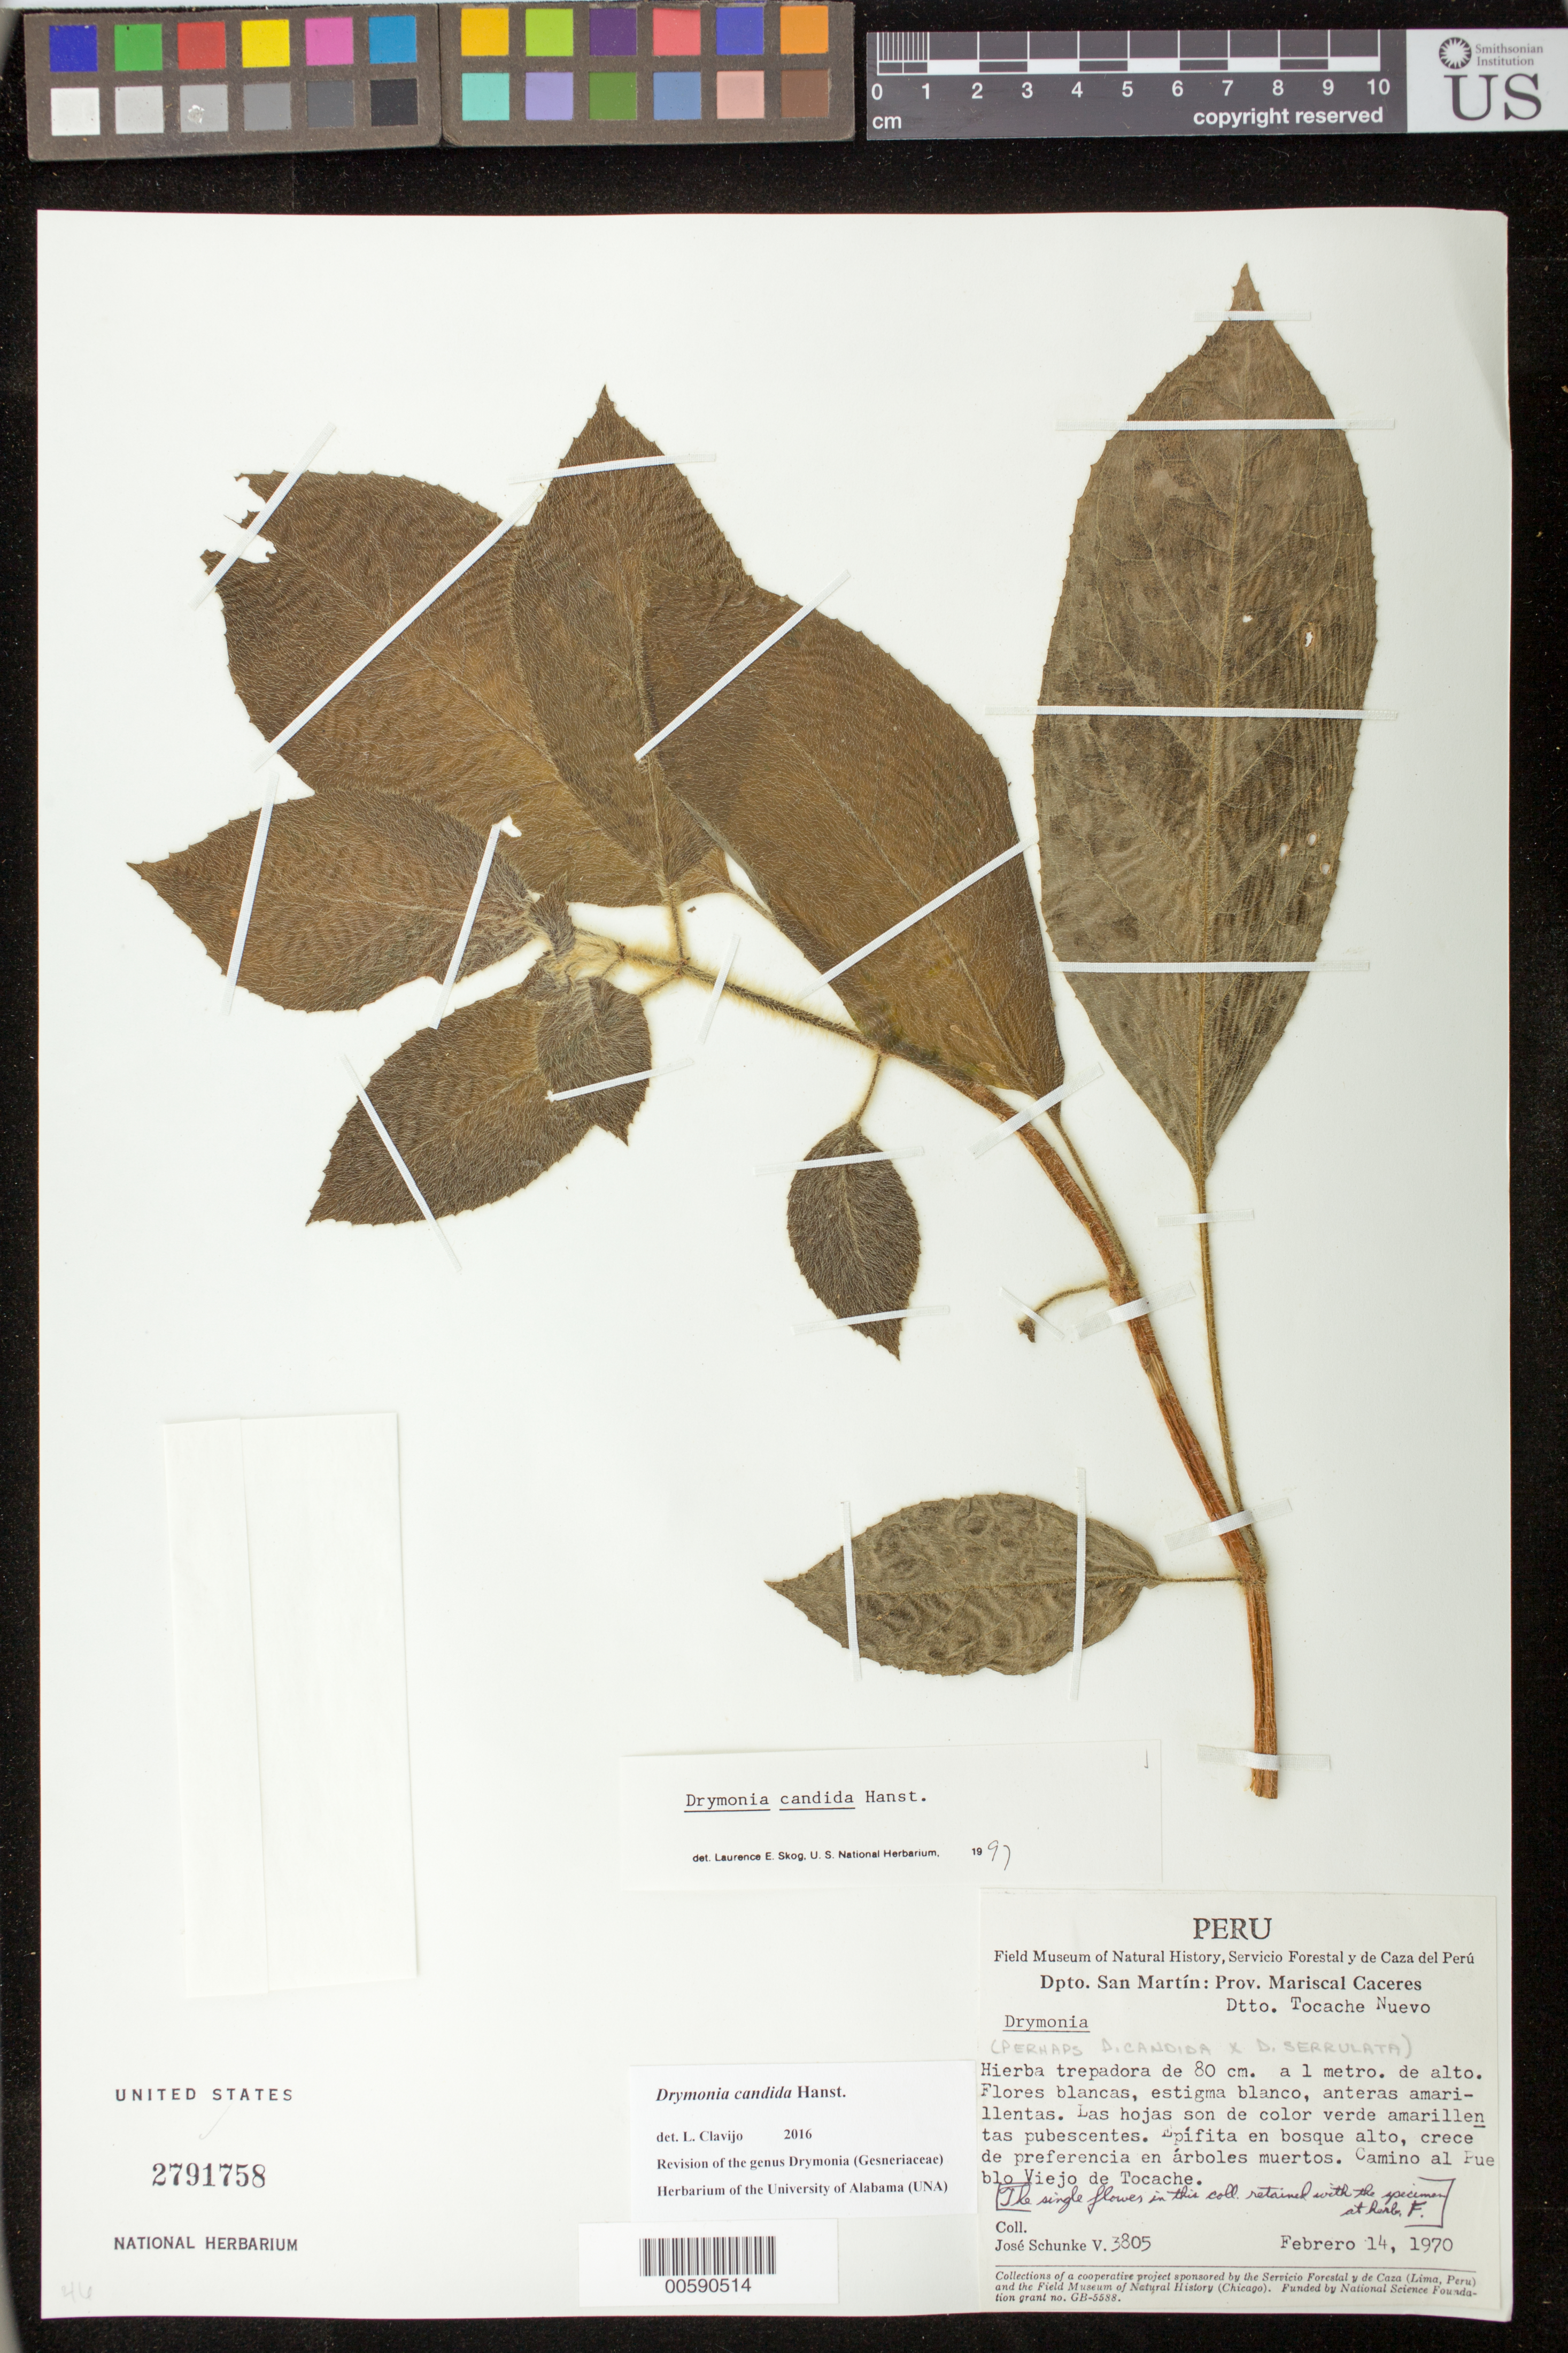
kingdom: Plantae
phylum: Tracheophyta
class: Magnoliopsida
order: Lamiales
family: Gesneriaceae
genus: Drymonia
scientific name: Drymonia candida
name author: Hanst.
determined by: Clark, J. L., (SEL), The Marie Selby Botanical Garden (UNITED STATES)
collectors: J. Schunke Vigo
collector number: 3805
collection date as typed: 14 Feb 1970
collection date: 1970-02-14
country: Peru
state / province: San Martín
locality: Prov. Mariscal Caceres, Dtto. Tocache Nuevo; camino al Pueblo Viejo de Tocache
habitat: En bosque alto, crece de preferencia en árboles muertos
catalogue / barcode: US 2791758